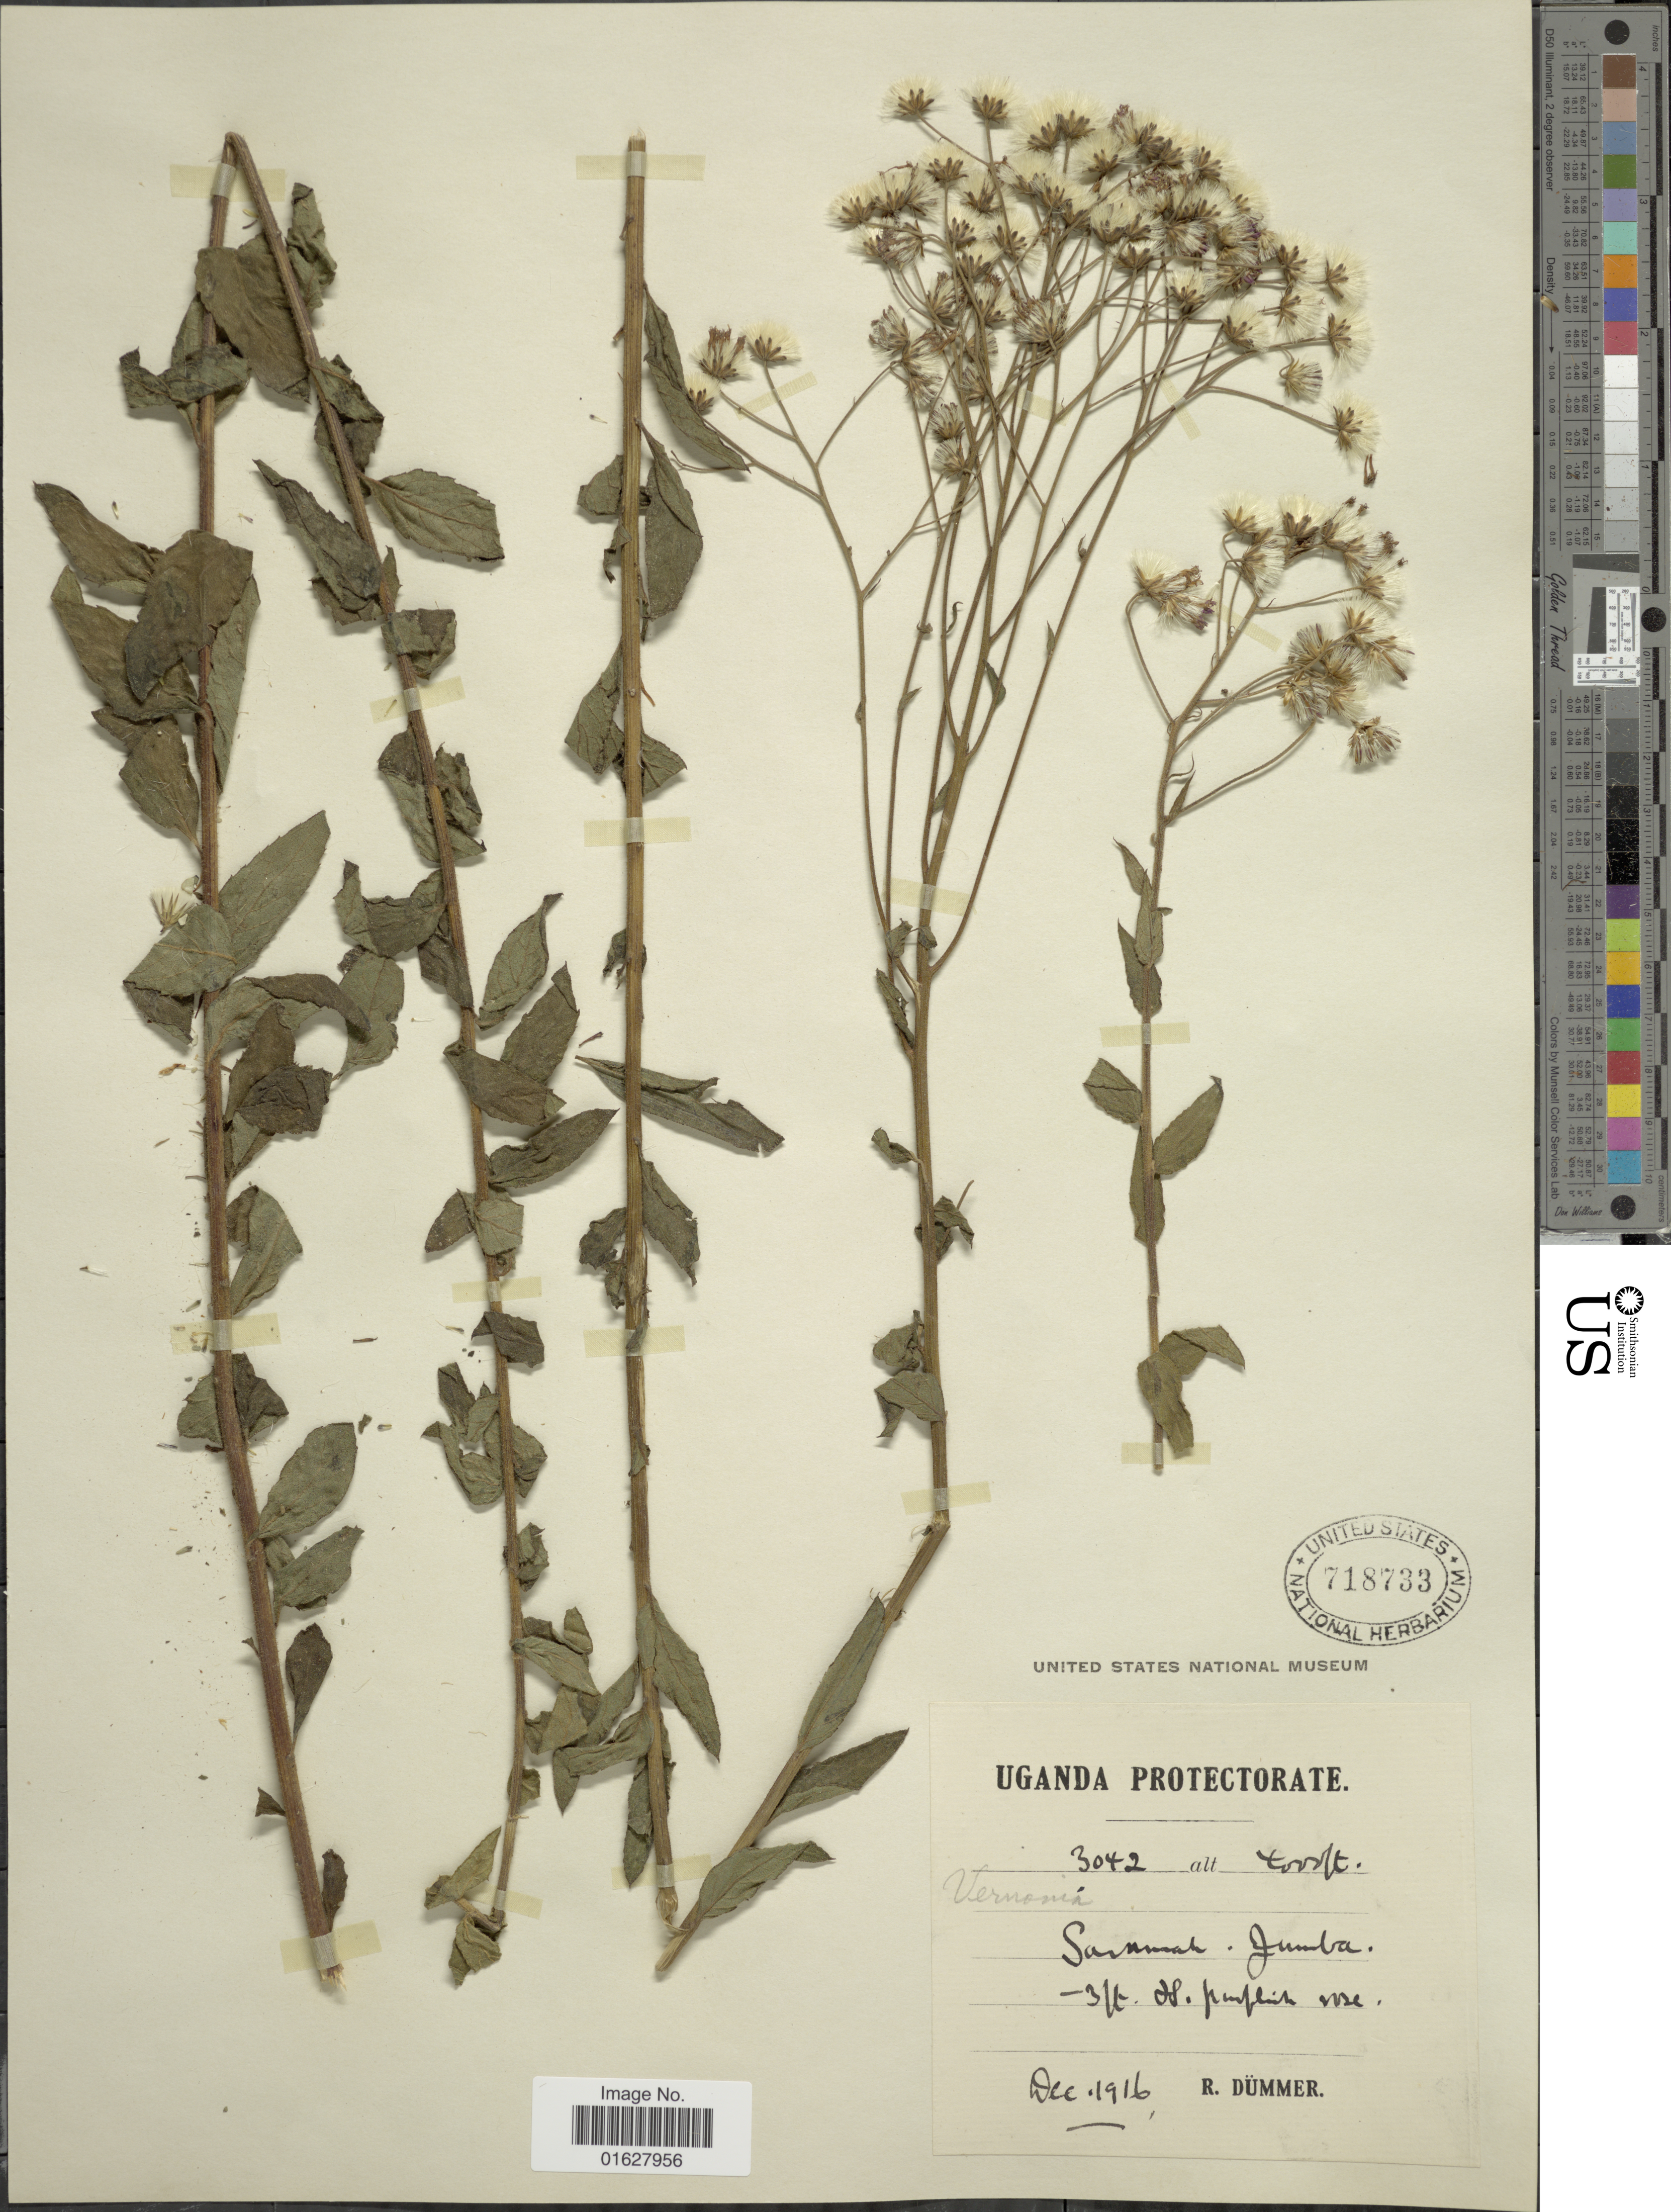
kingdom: Plantae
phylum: Tracheophyta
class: Magnoliopsida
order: Asterales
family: Asteraceae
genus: Vernonia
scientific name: Vernonia sp.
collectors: R. Drummer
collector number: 3042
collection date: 1916-12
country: Uganda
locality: Uganda. Savannah. Jumba. [interpreted]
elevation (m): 1219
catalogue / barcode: US 718733